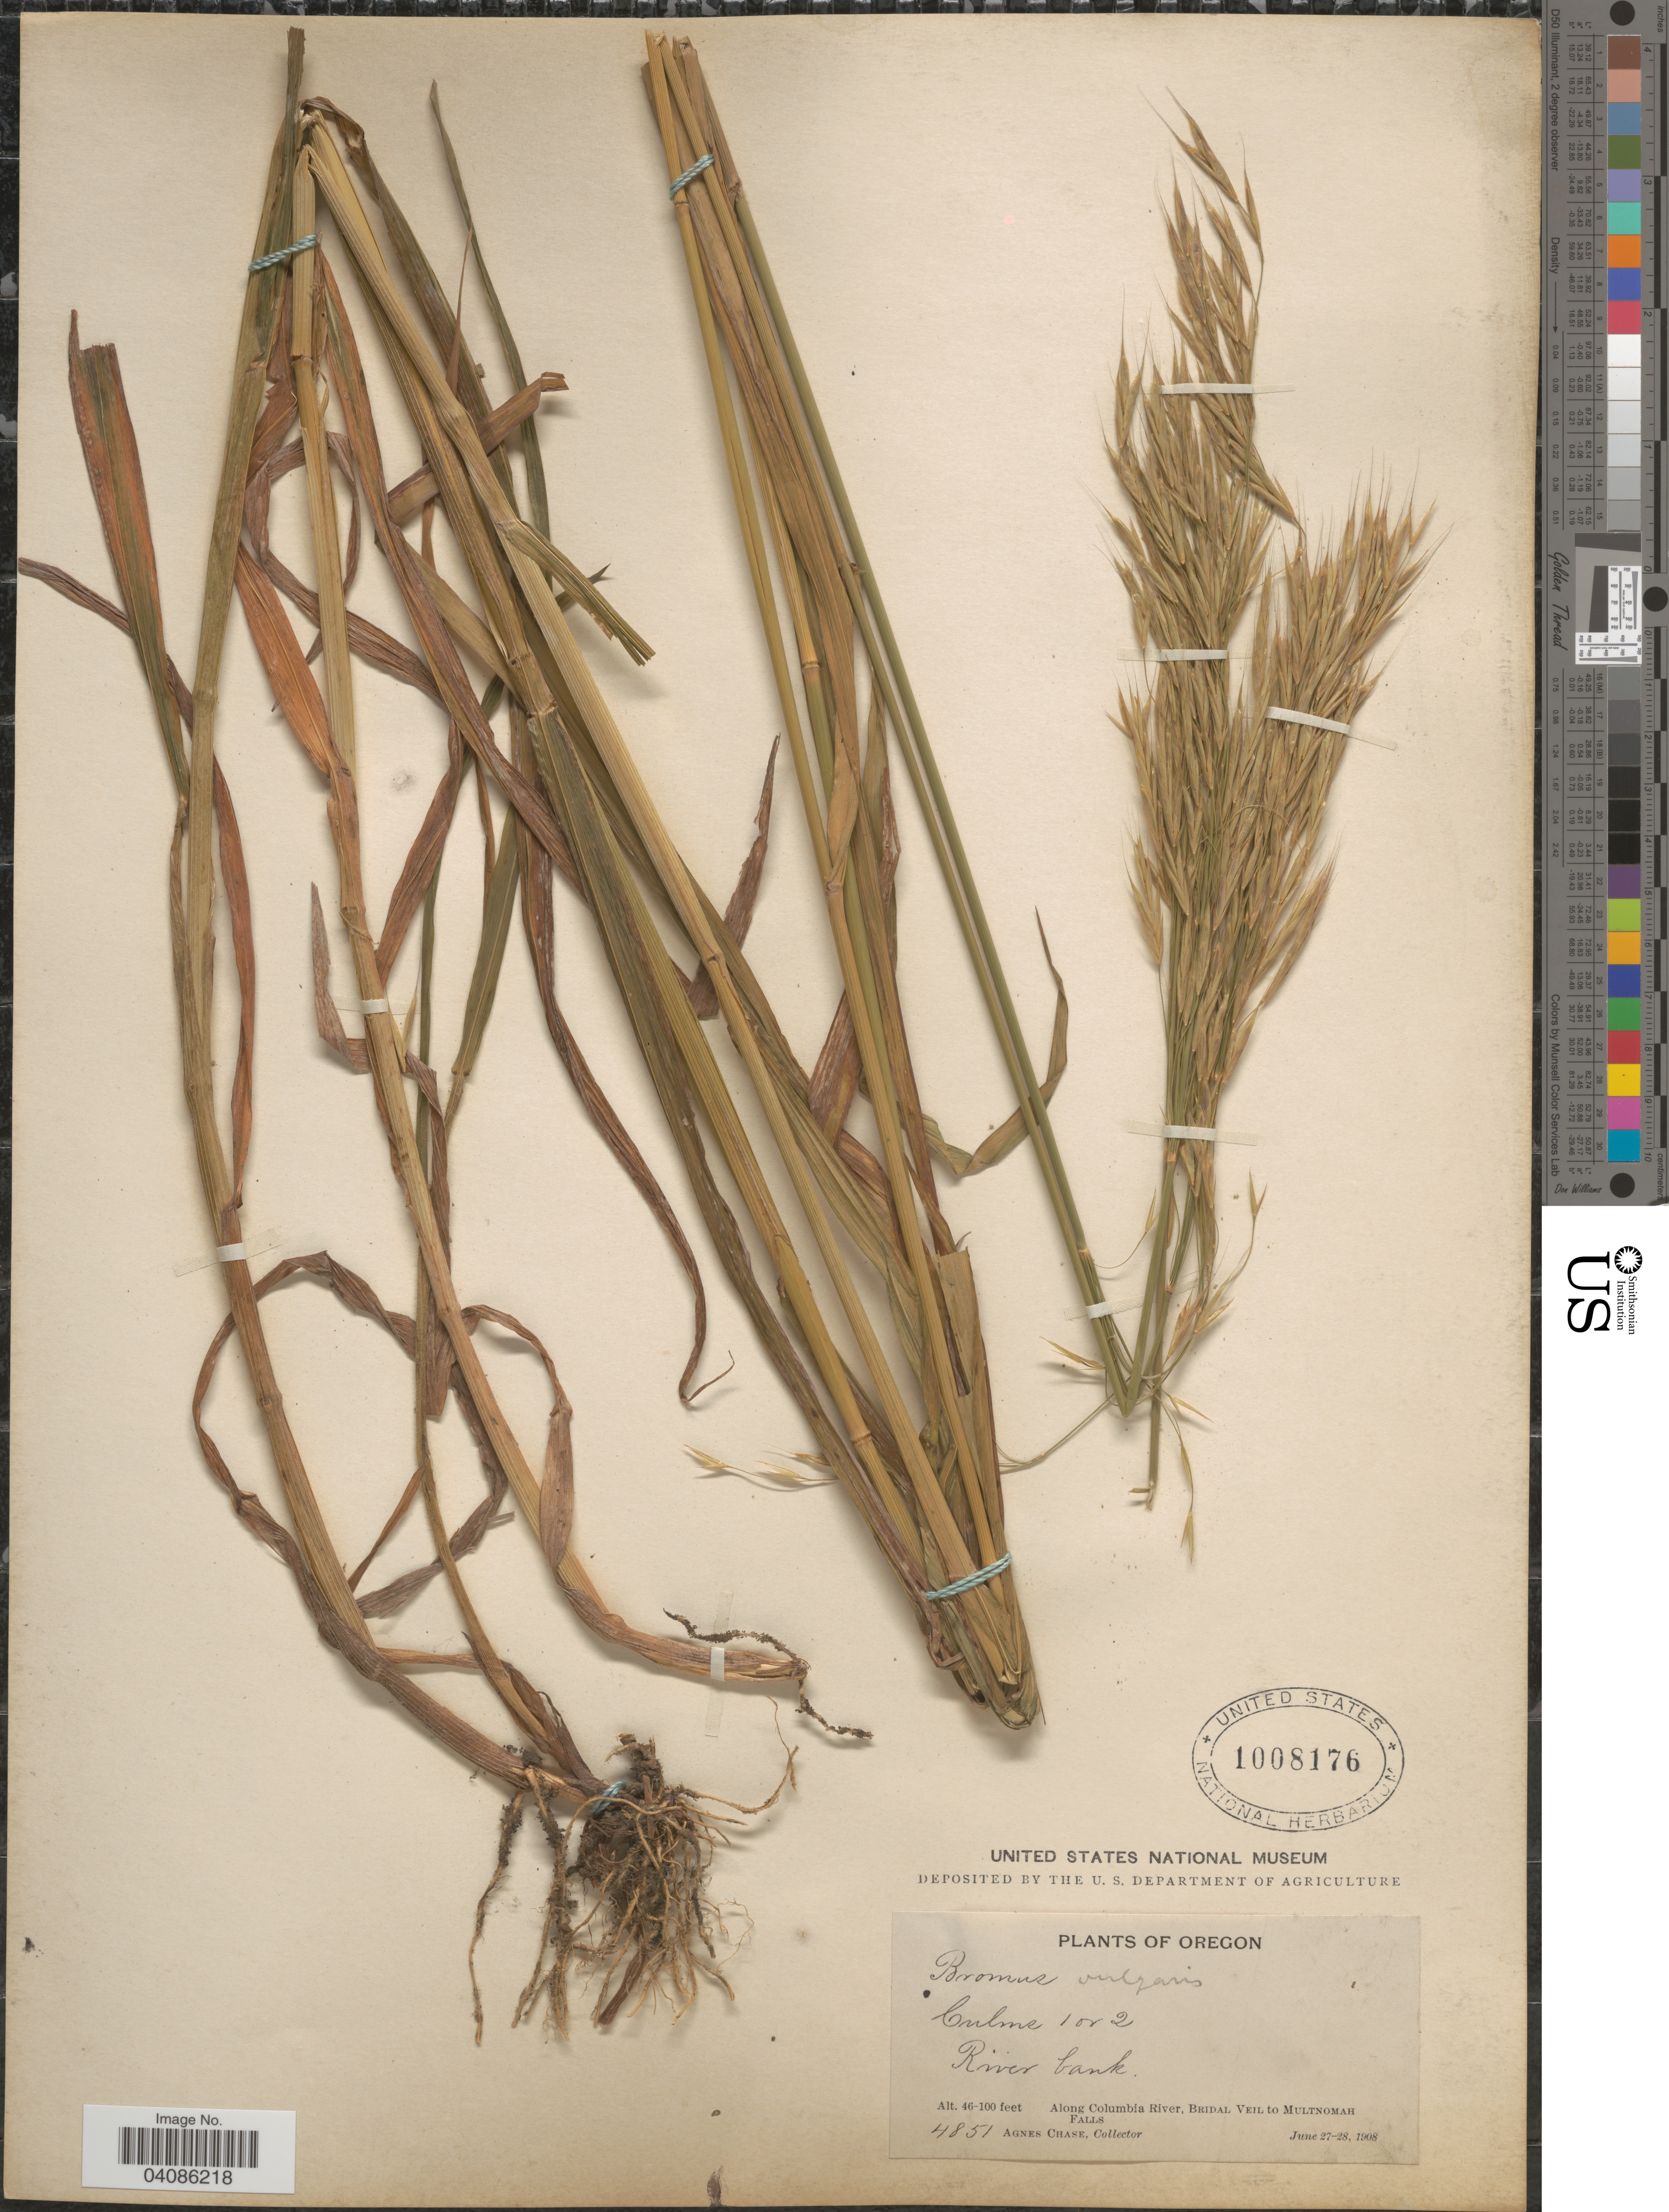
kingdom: Plantae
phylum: Tracheophyta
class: Liliopsida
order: Poales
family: Poaceae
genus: Bromus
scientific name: Bromus texensis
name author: (Shear) Hitchc.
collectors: A. Chase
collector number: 4851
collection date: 1908-06-27/1908-06-28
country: United States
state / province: Oregon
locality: River bank. Along Columbia River, Bridal Veil to Multnomah Falls.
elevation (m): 14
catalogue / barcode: US 1008176